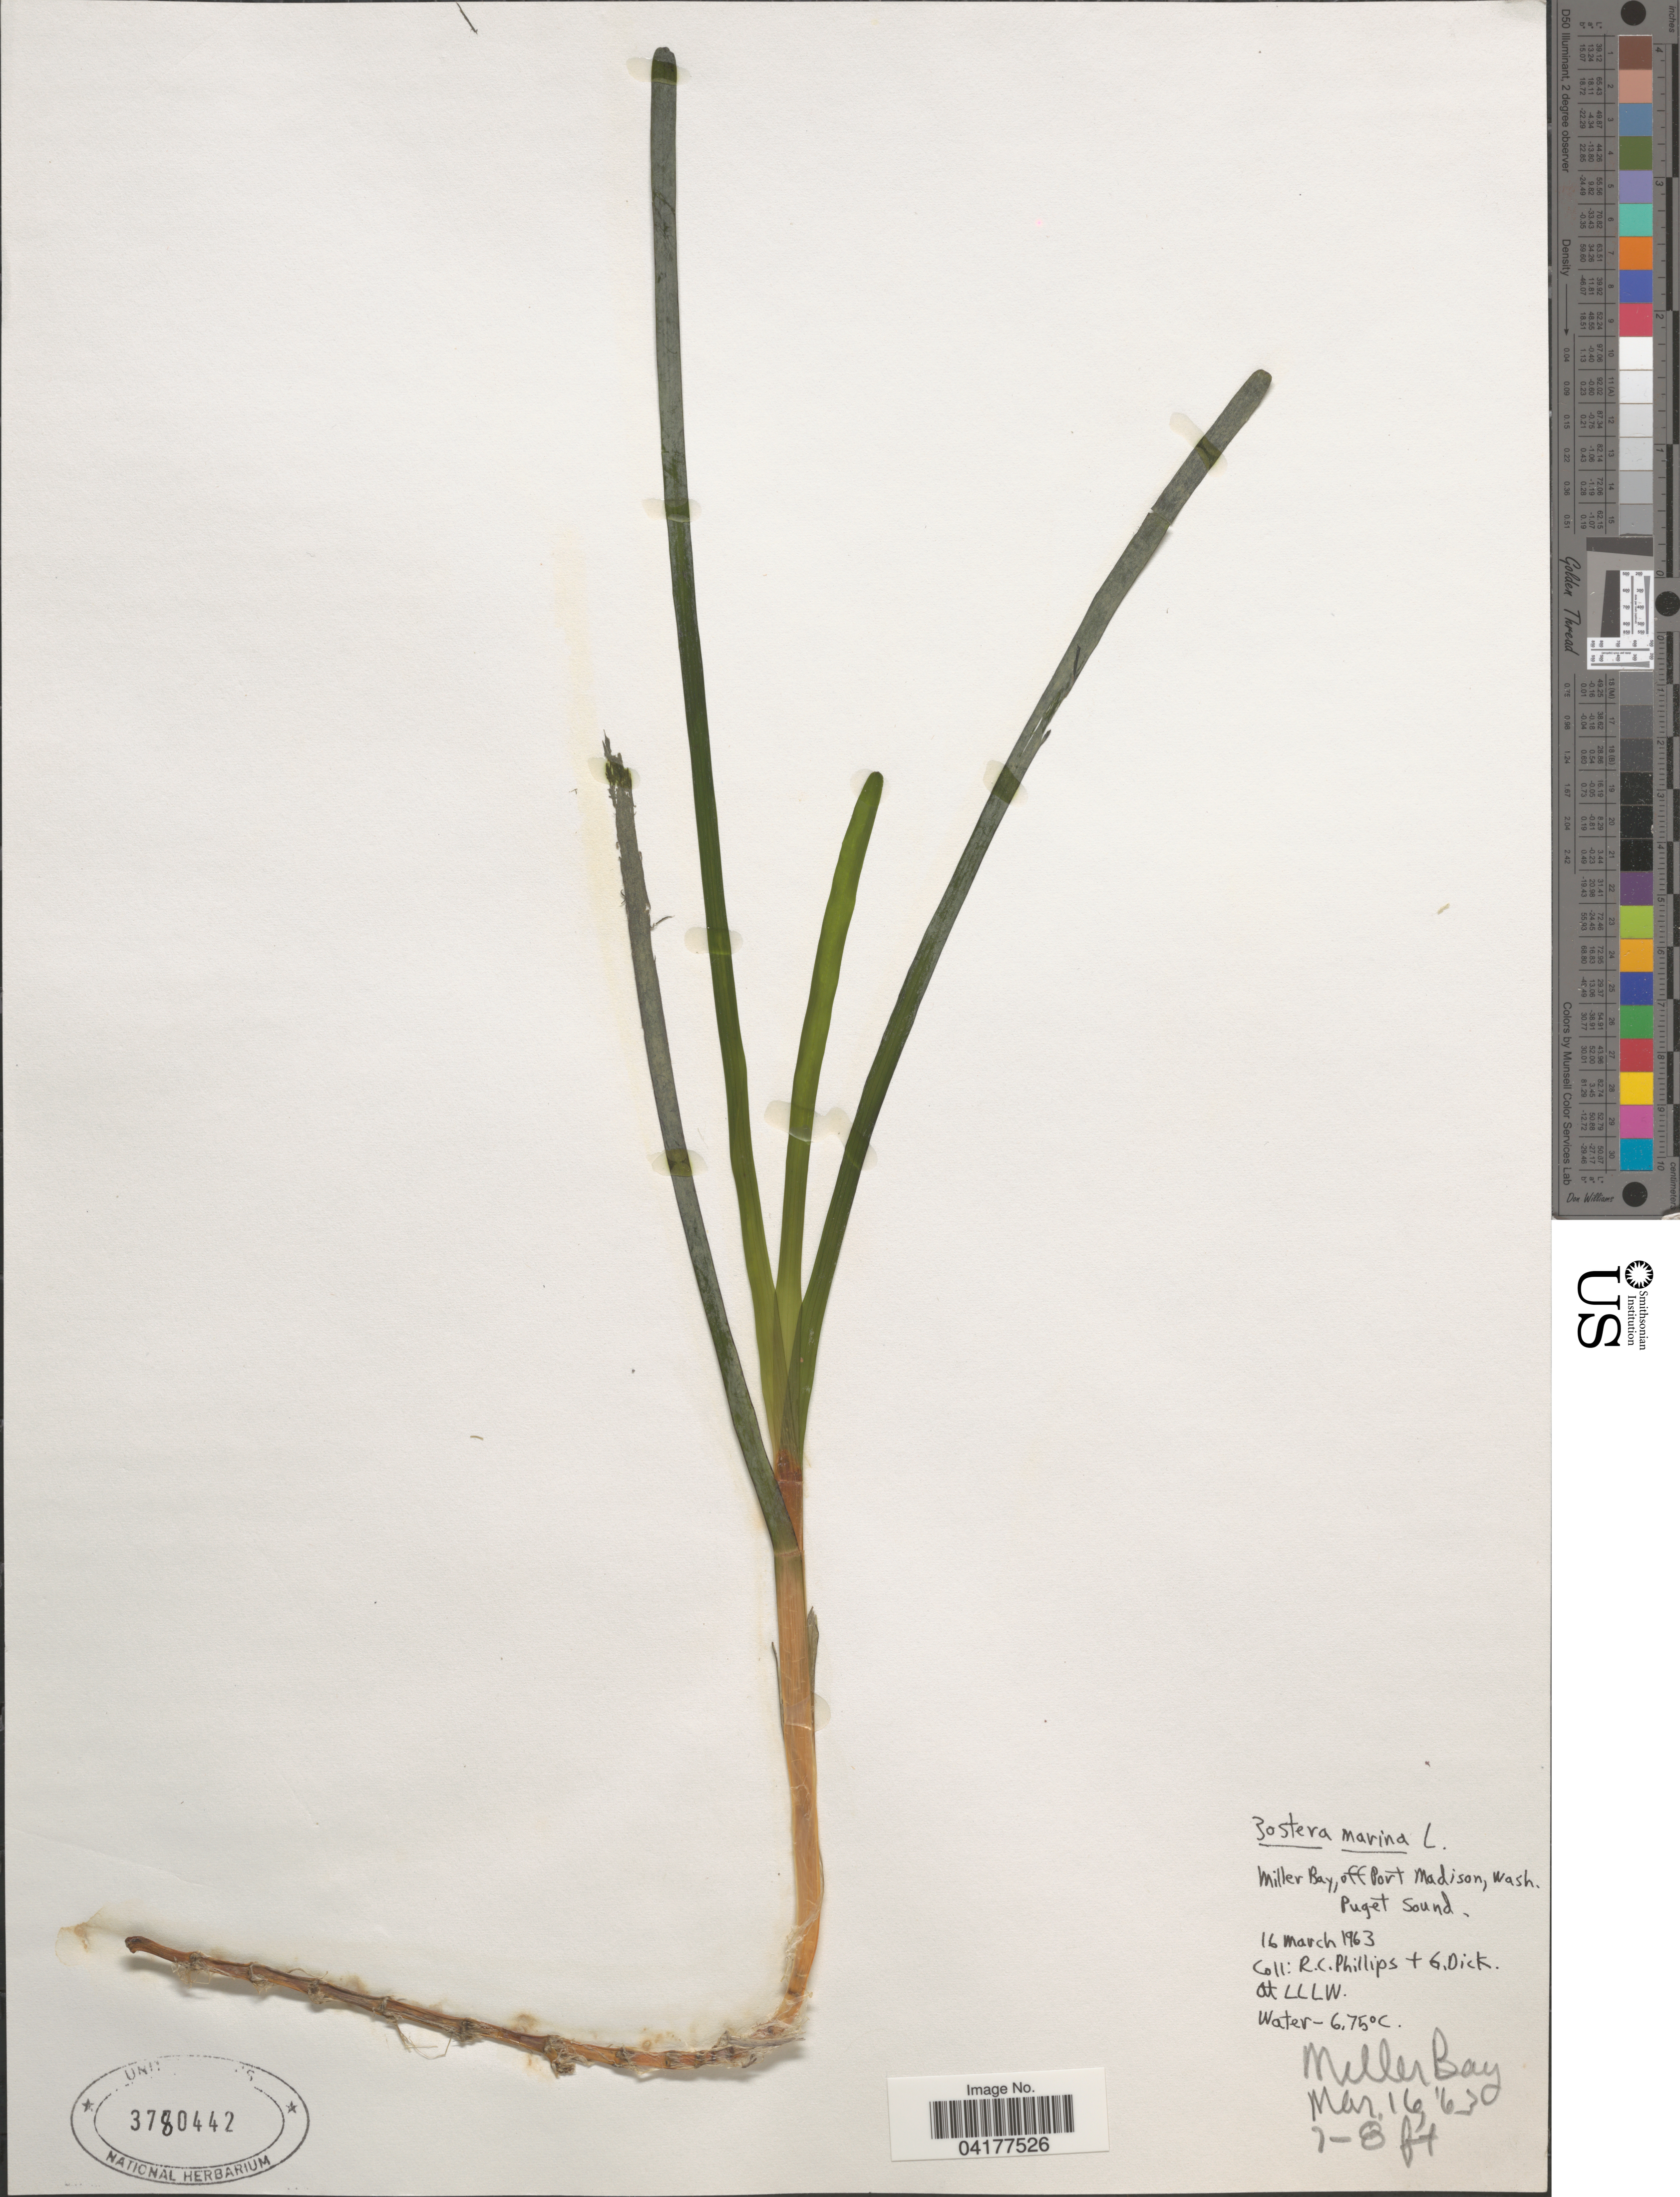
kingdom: Plantae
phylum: Tracheophyta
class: Liliopsida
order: Alismatales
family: Zosteraceae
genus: Zostera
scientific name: Zostera marina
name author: L.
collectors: R. C. Phillips & G. Dick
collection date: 1963-03-16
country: United States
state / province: Washington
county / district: King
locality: Miller Bay, off Port Madison. Puget Sound. At LLLW.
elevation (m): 2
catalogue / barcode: US 3780442